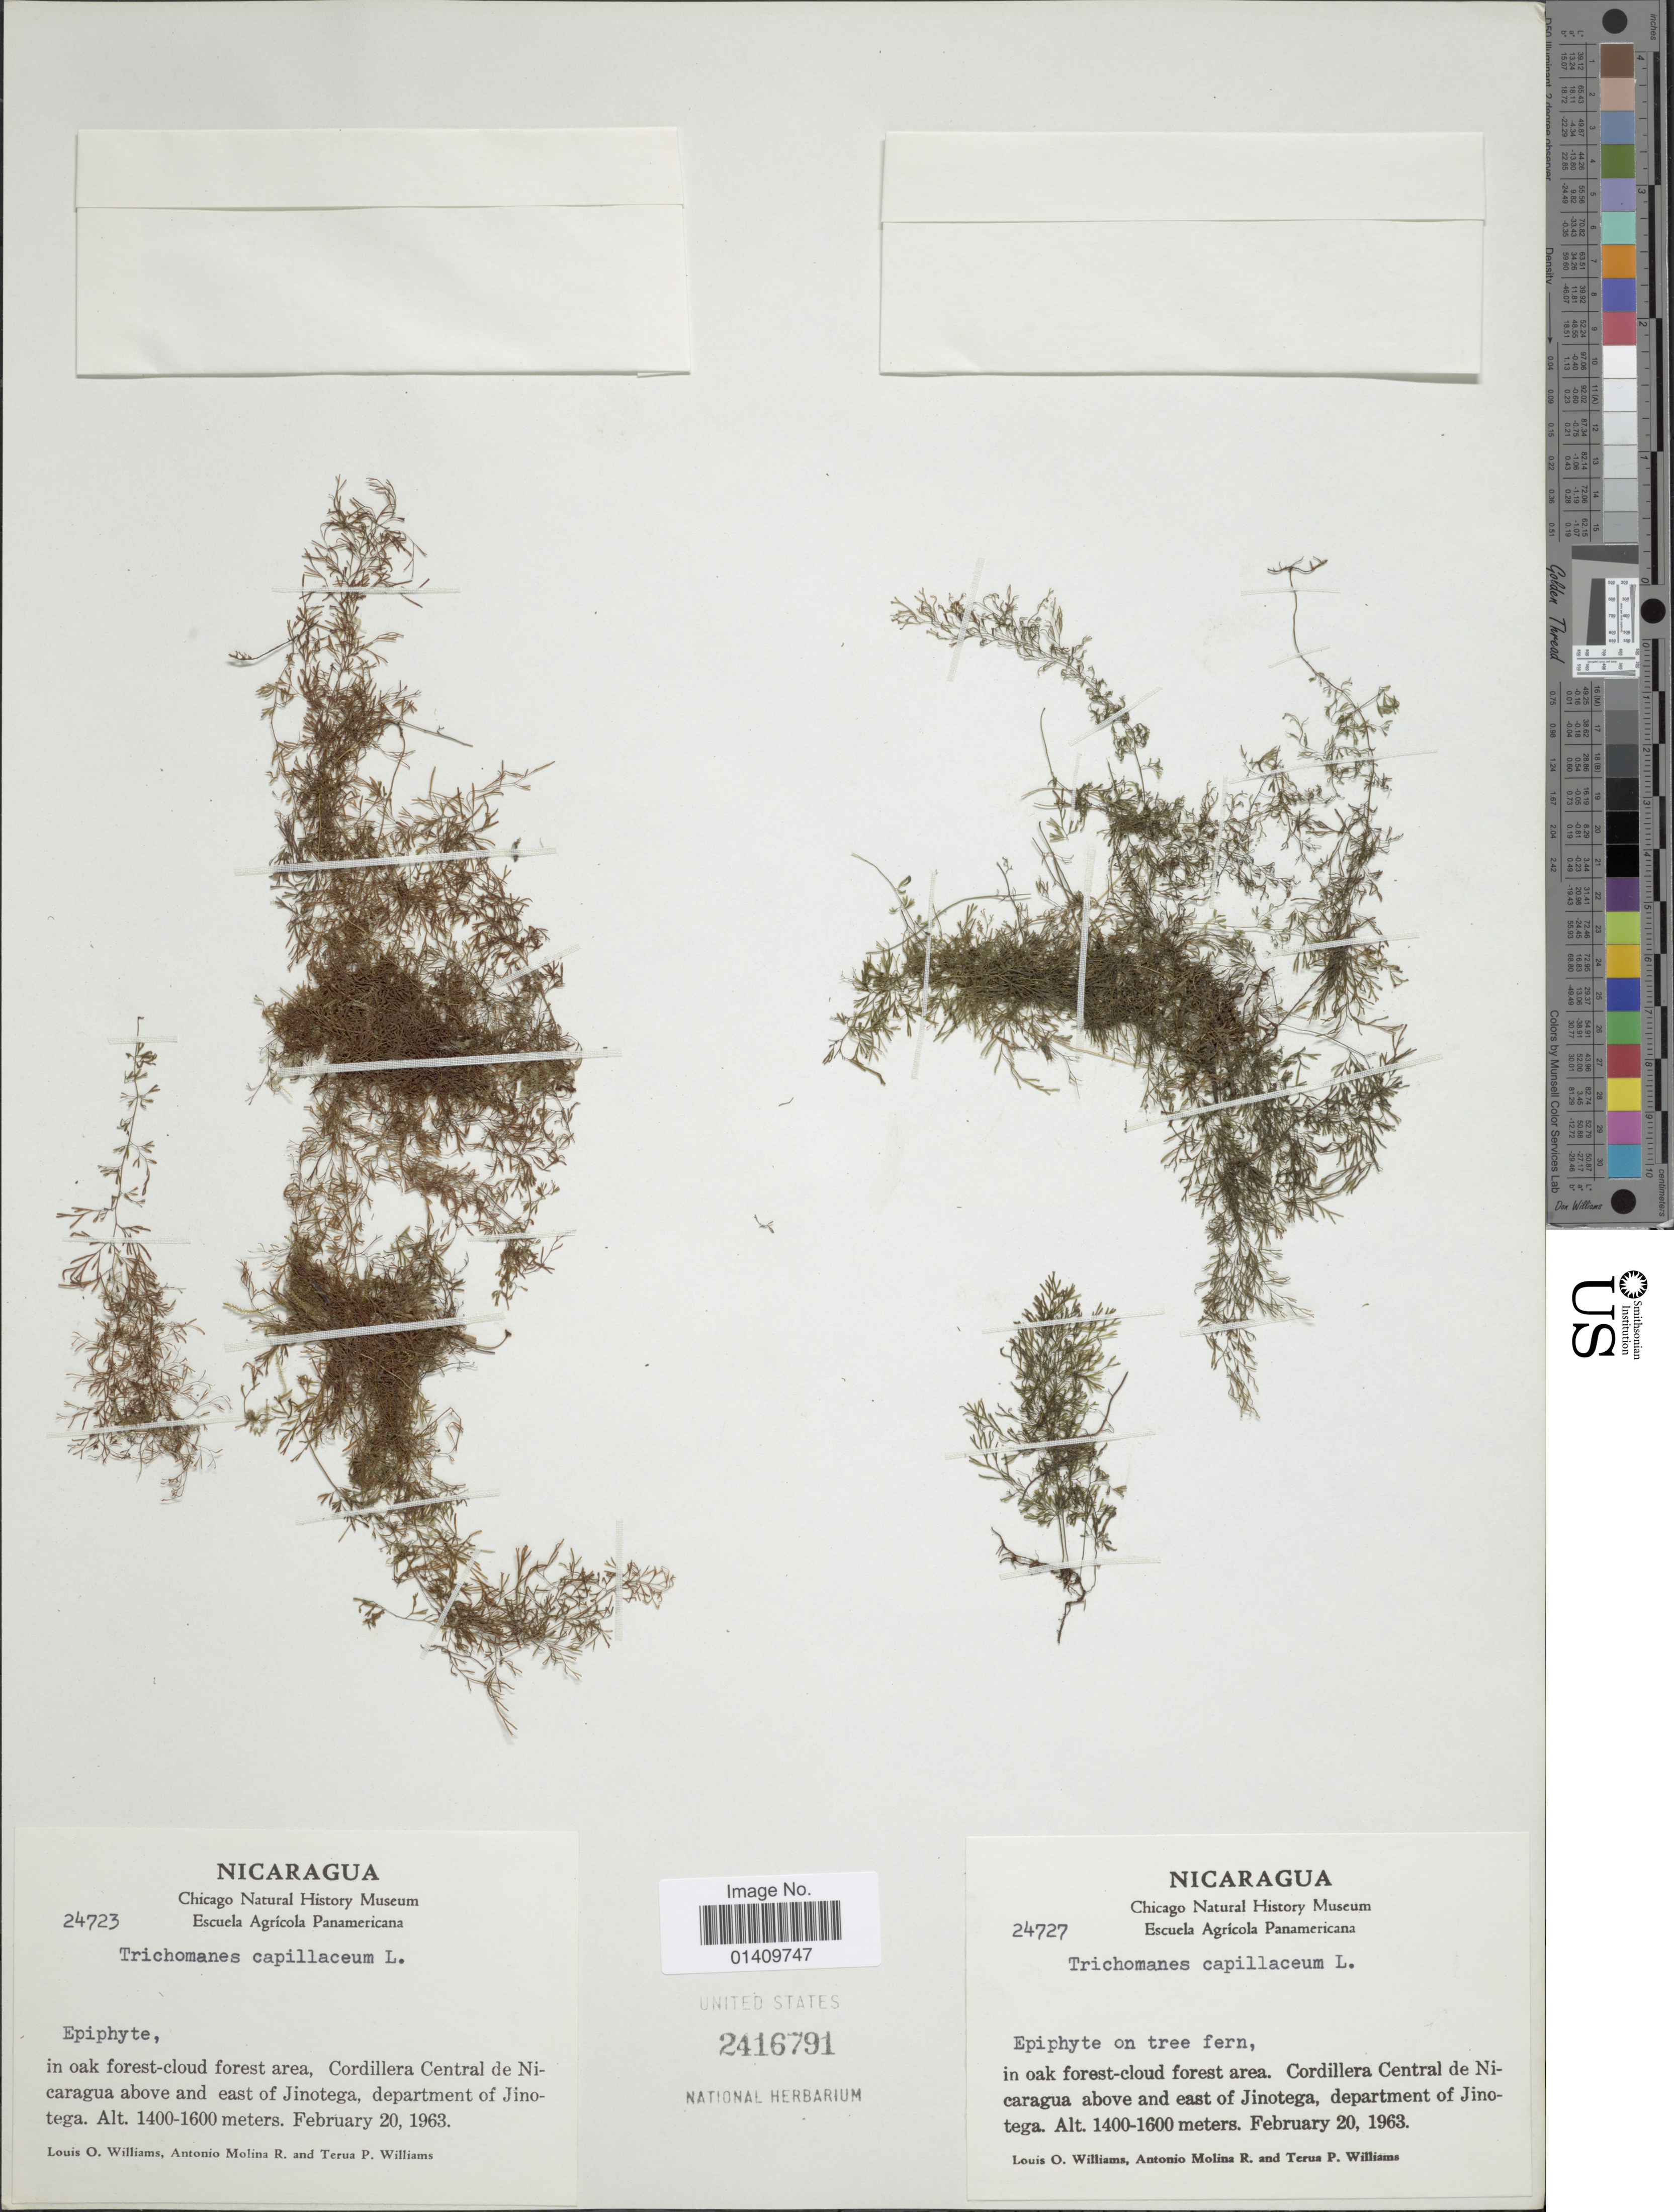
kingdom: Plantae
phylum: Tracheophyta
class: Polypodiopsida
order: Hymenophyllales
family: Hymenophyllaceae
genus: Polyphlebium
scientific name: Polyphlebium capillaceum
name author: (L.) Ebihara & Dubuisson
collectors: L. O. Williams, A. Molina R. & T. P. Williams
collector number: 24727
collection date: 1963-02-20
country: Nicaragua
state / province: Jinotega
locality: Cordillera Central de Nicaragua above and east of Jinotega department of Jinotega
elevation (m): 1400